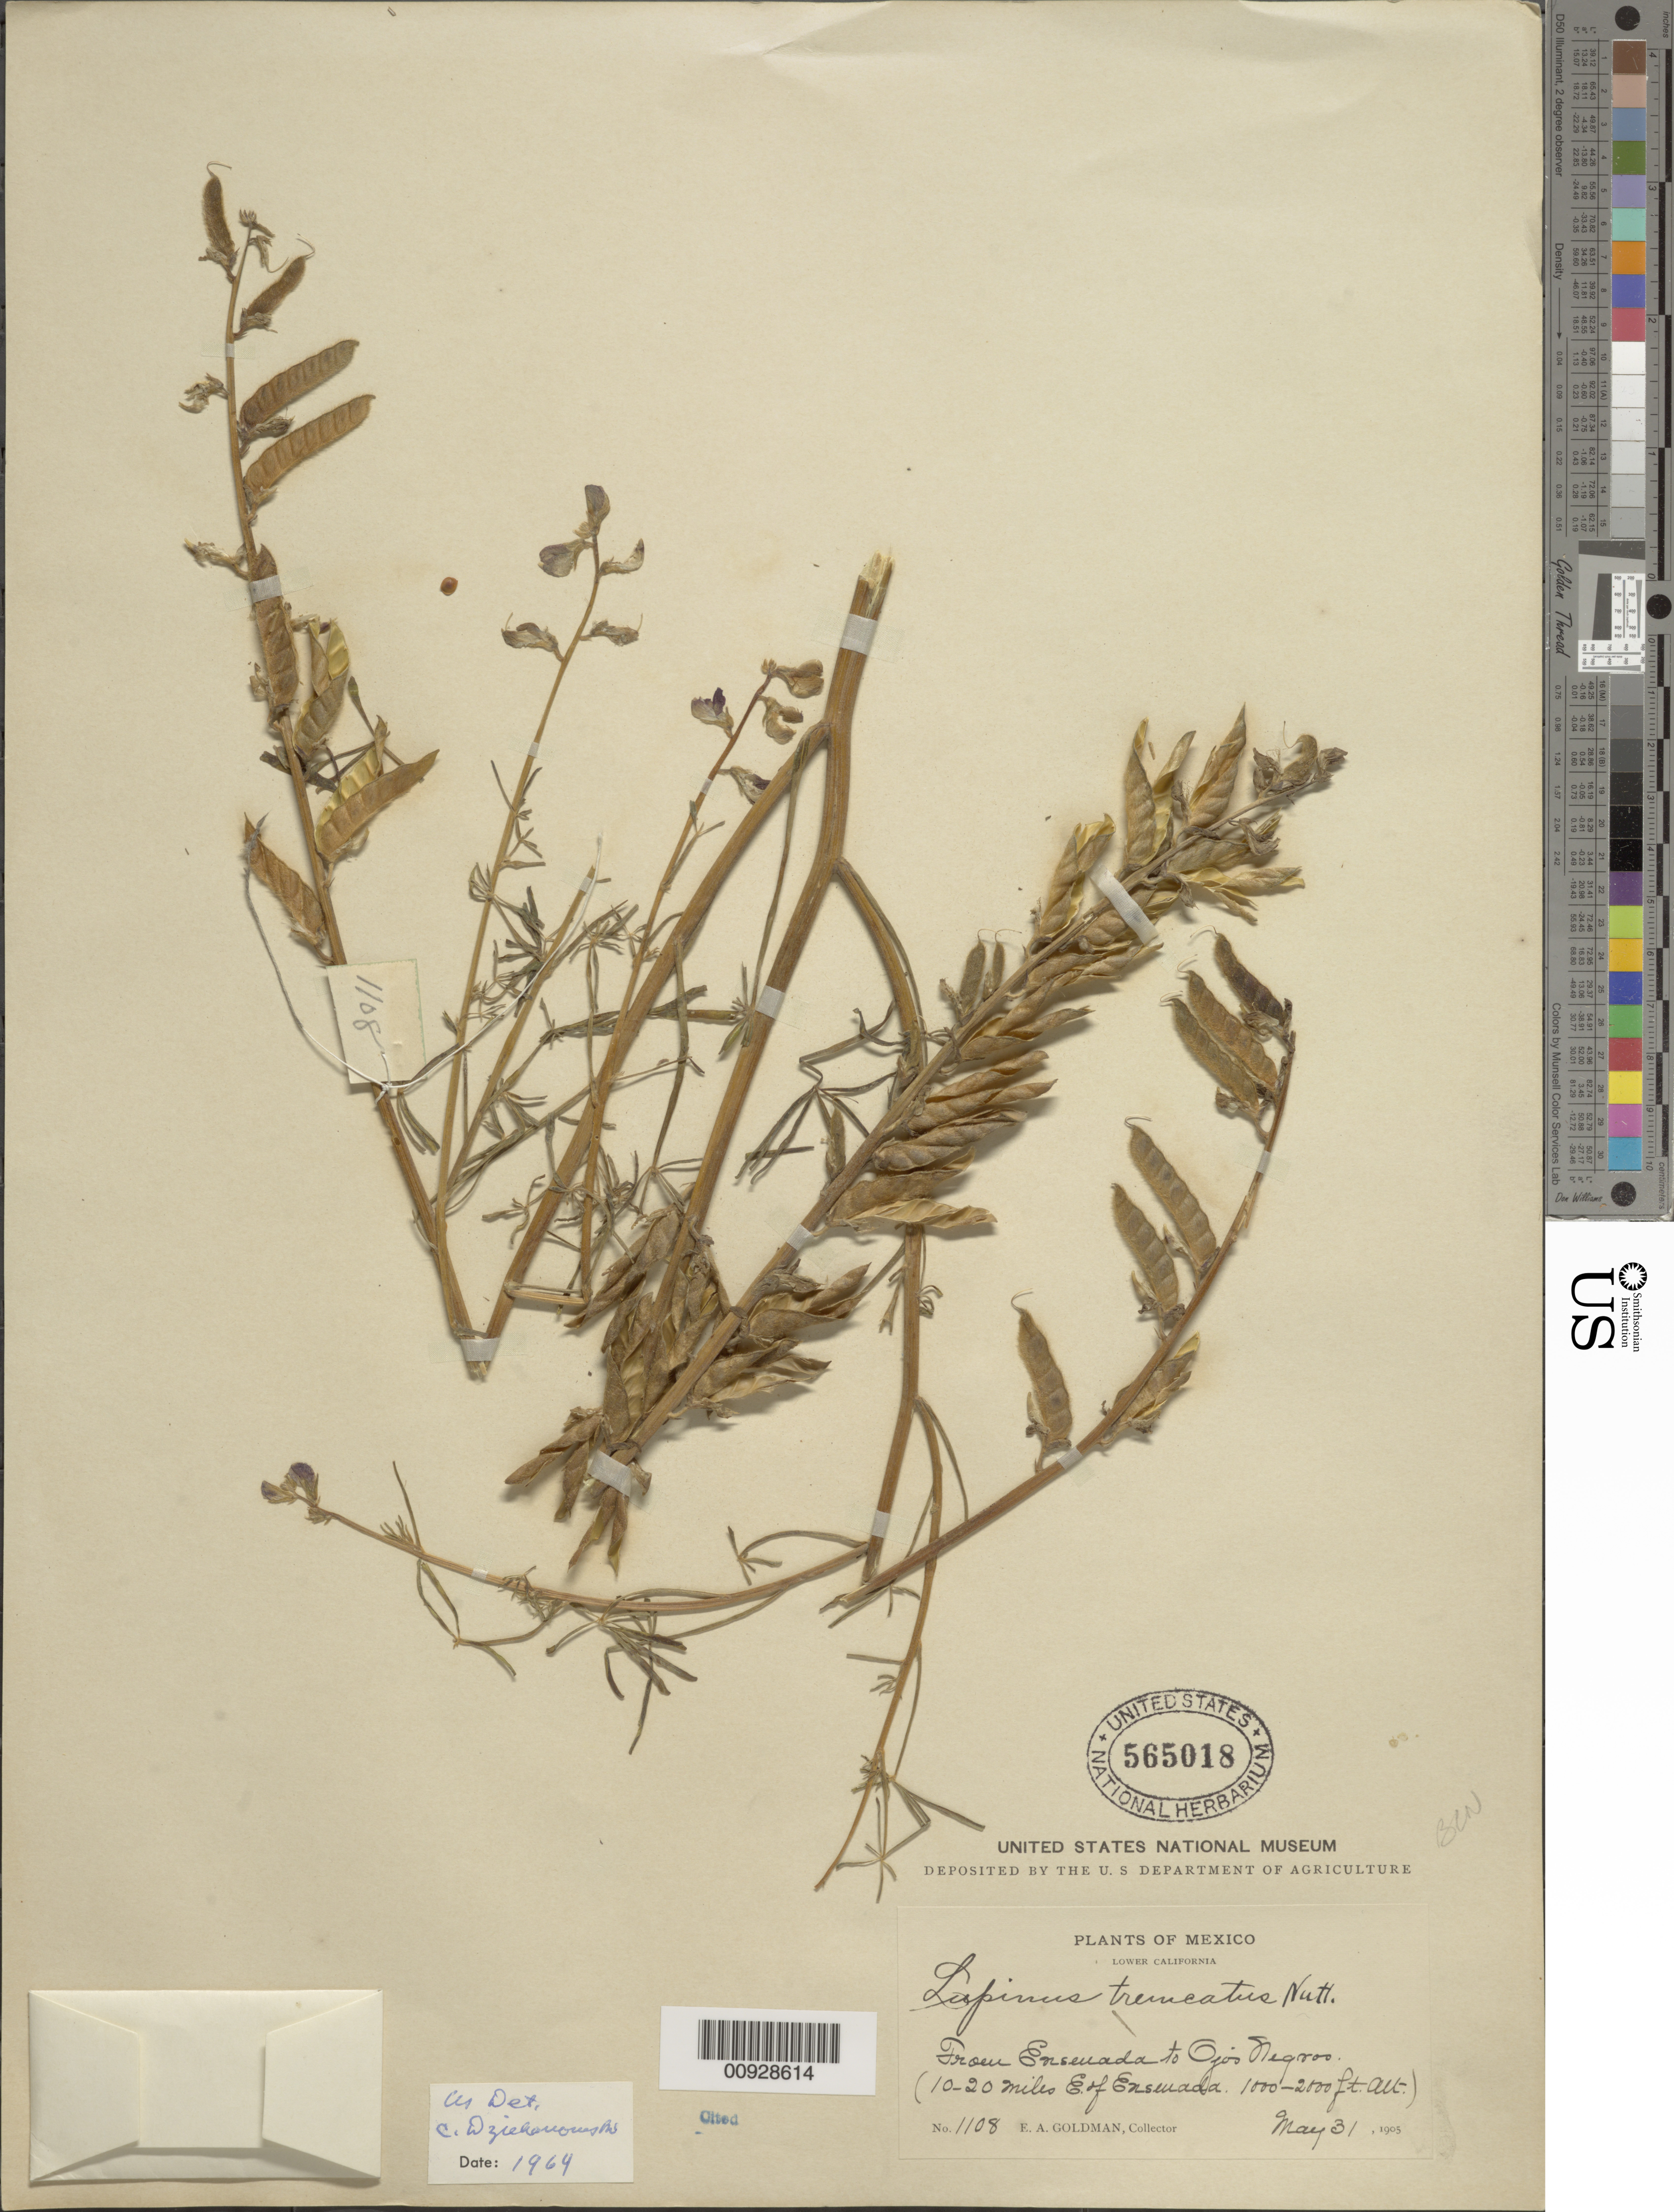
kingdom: Plantae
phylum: Tracheophyta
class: Magnoliopsida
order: Fabales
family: Fabaceae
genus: Lupinus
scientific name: Lupinus truncatus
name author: Nutt. ex Hook. & Arn.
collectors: E. A. Goldman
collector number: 1108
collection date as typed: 31 May 1905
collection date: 1905-05-31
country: Mexico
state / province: Baja California Norte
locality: From Ensenada to Ojos Negros (10-20 miles E of Ensenada).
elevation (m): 305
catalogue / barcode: US 565018